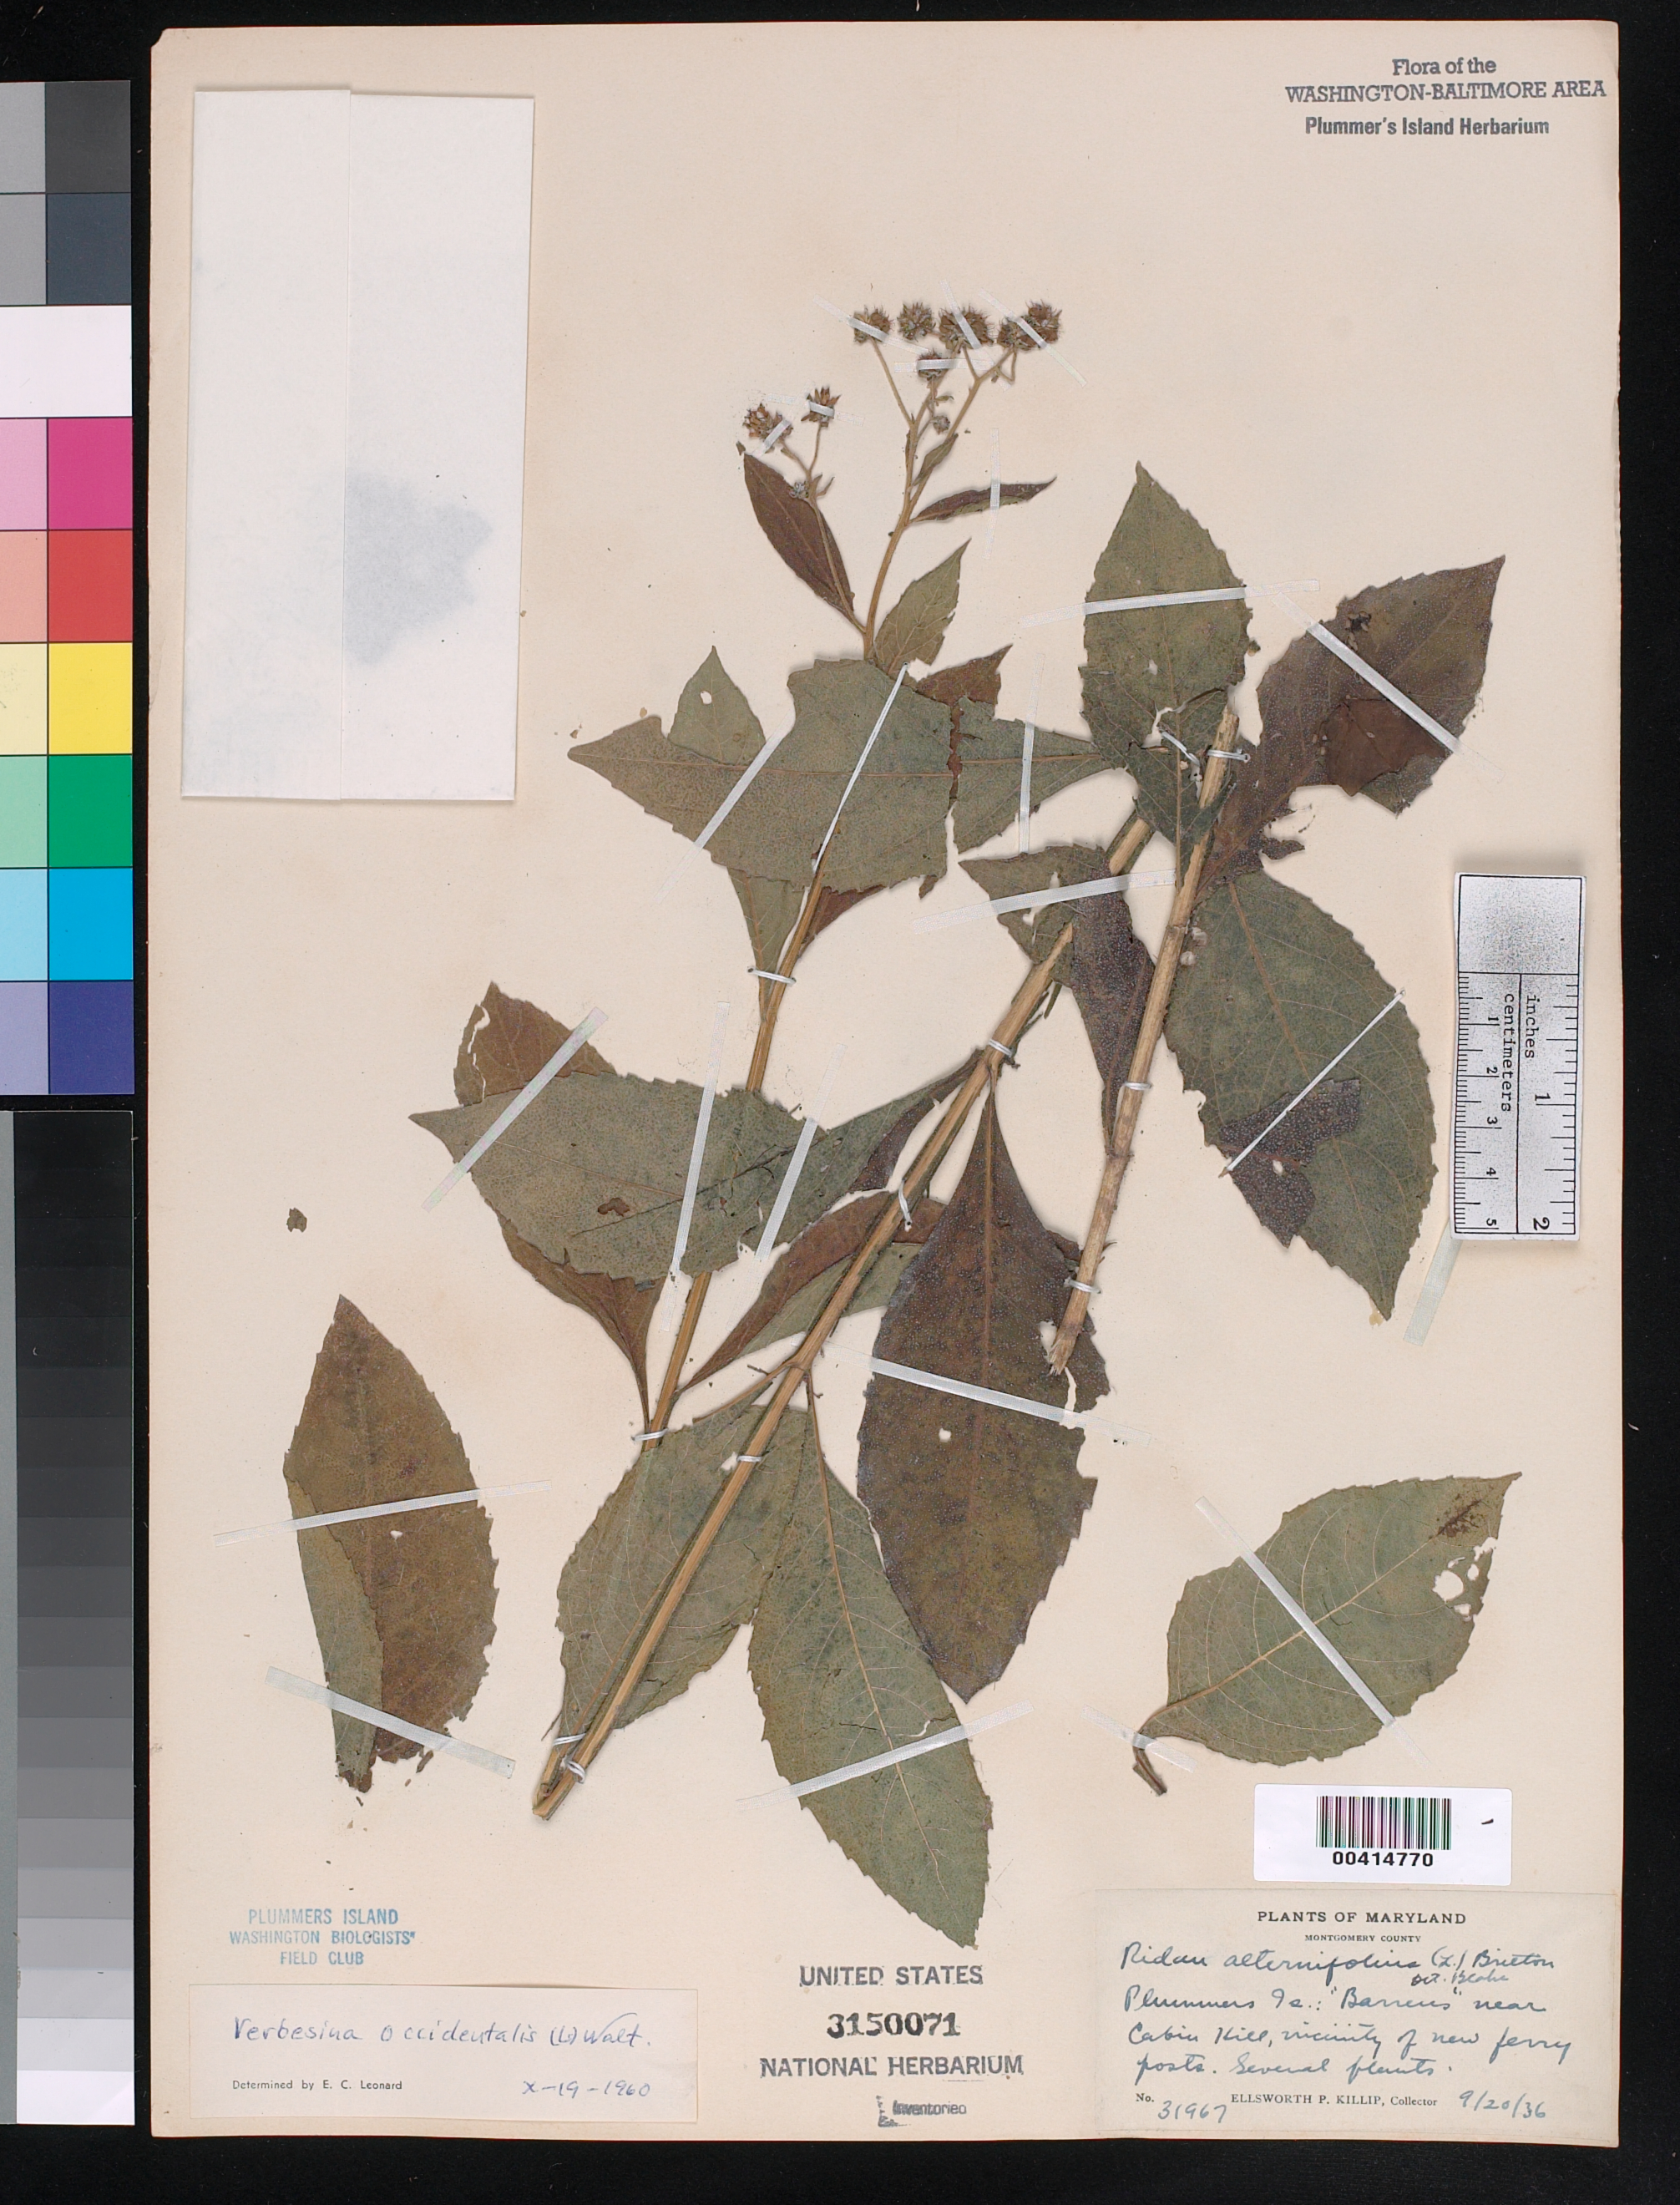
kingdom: Plantae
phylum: Tracheophyta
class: Magnoliopsida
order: Asterales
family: Asteraceae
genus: Verbesina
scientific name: Verbesina occidentalis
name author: (L.) Walter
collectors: E. P. Killip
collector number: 31967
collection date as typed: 20 Sep 1936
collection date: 1936-09-20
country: United States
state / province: Maryland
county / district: Montgomery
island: Plummers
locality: Plummer's Island; "barrens" near Cabin Hill, vicinity of new ferry posts C. & O. Canal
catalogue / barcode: US 3150071